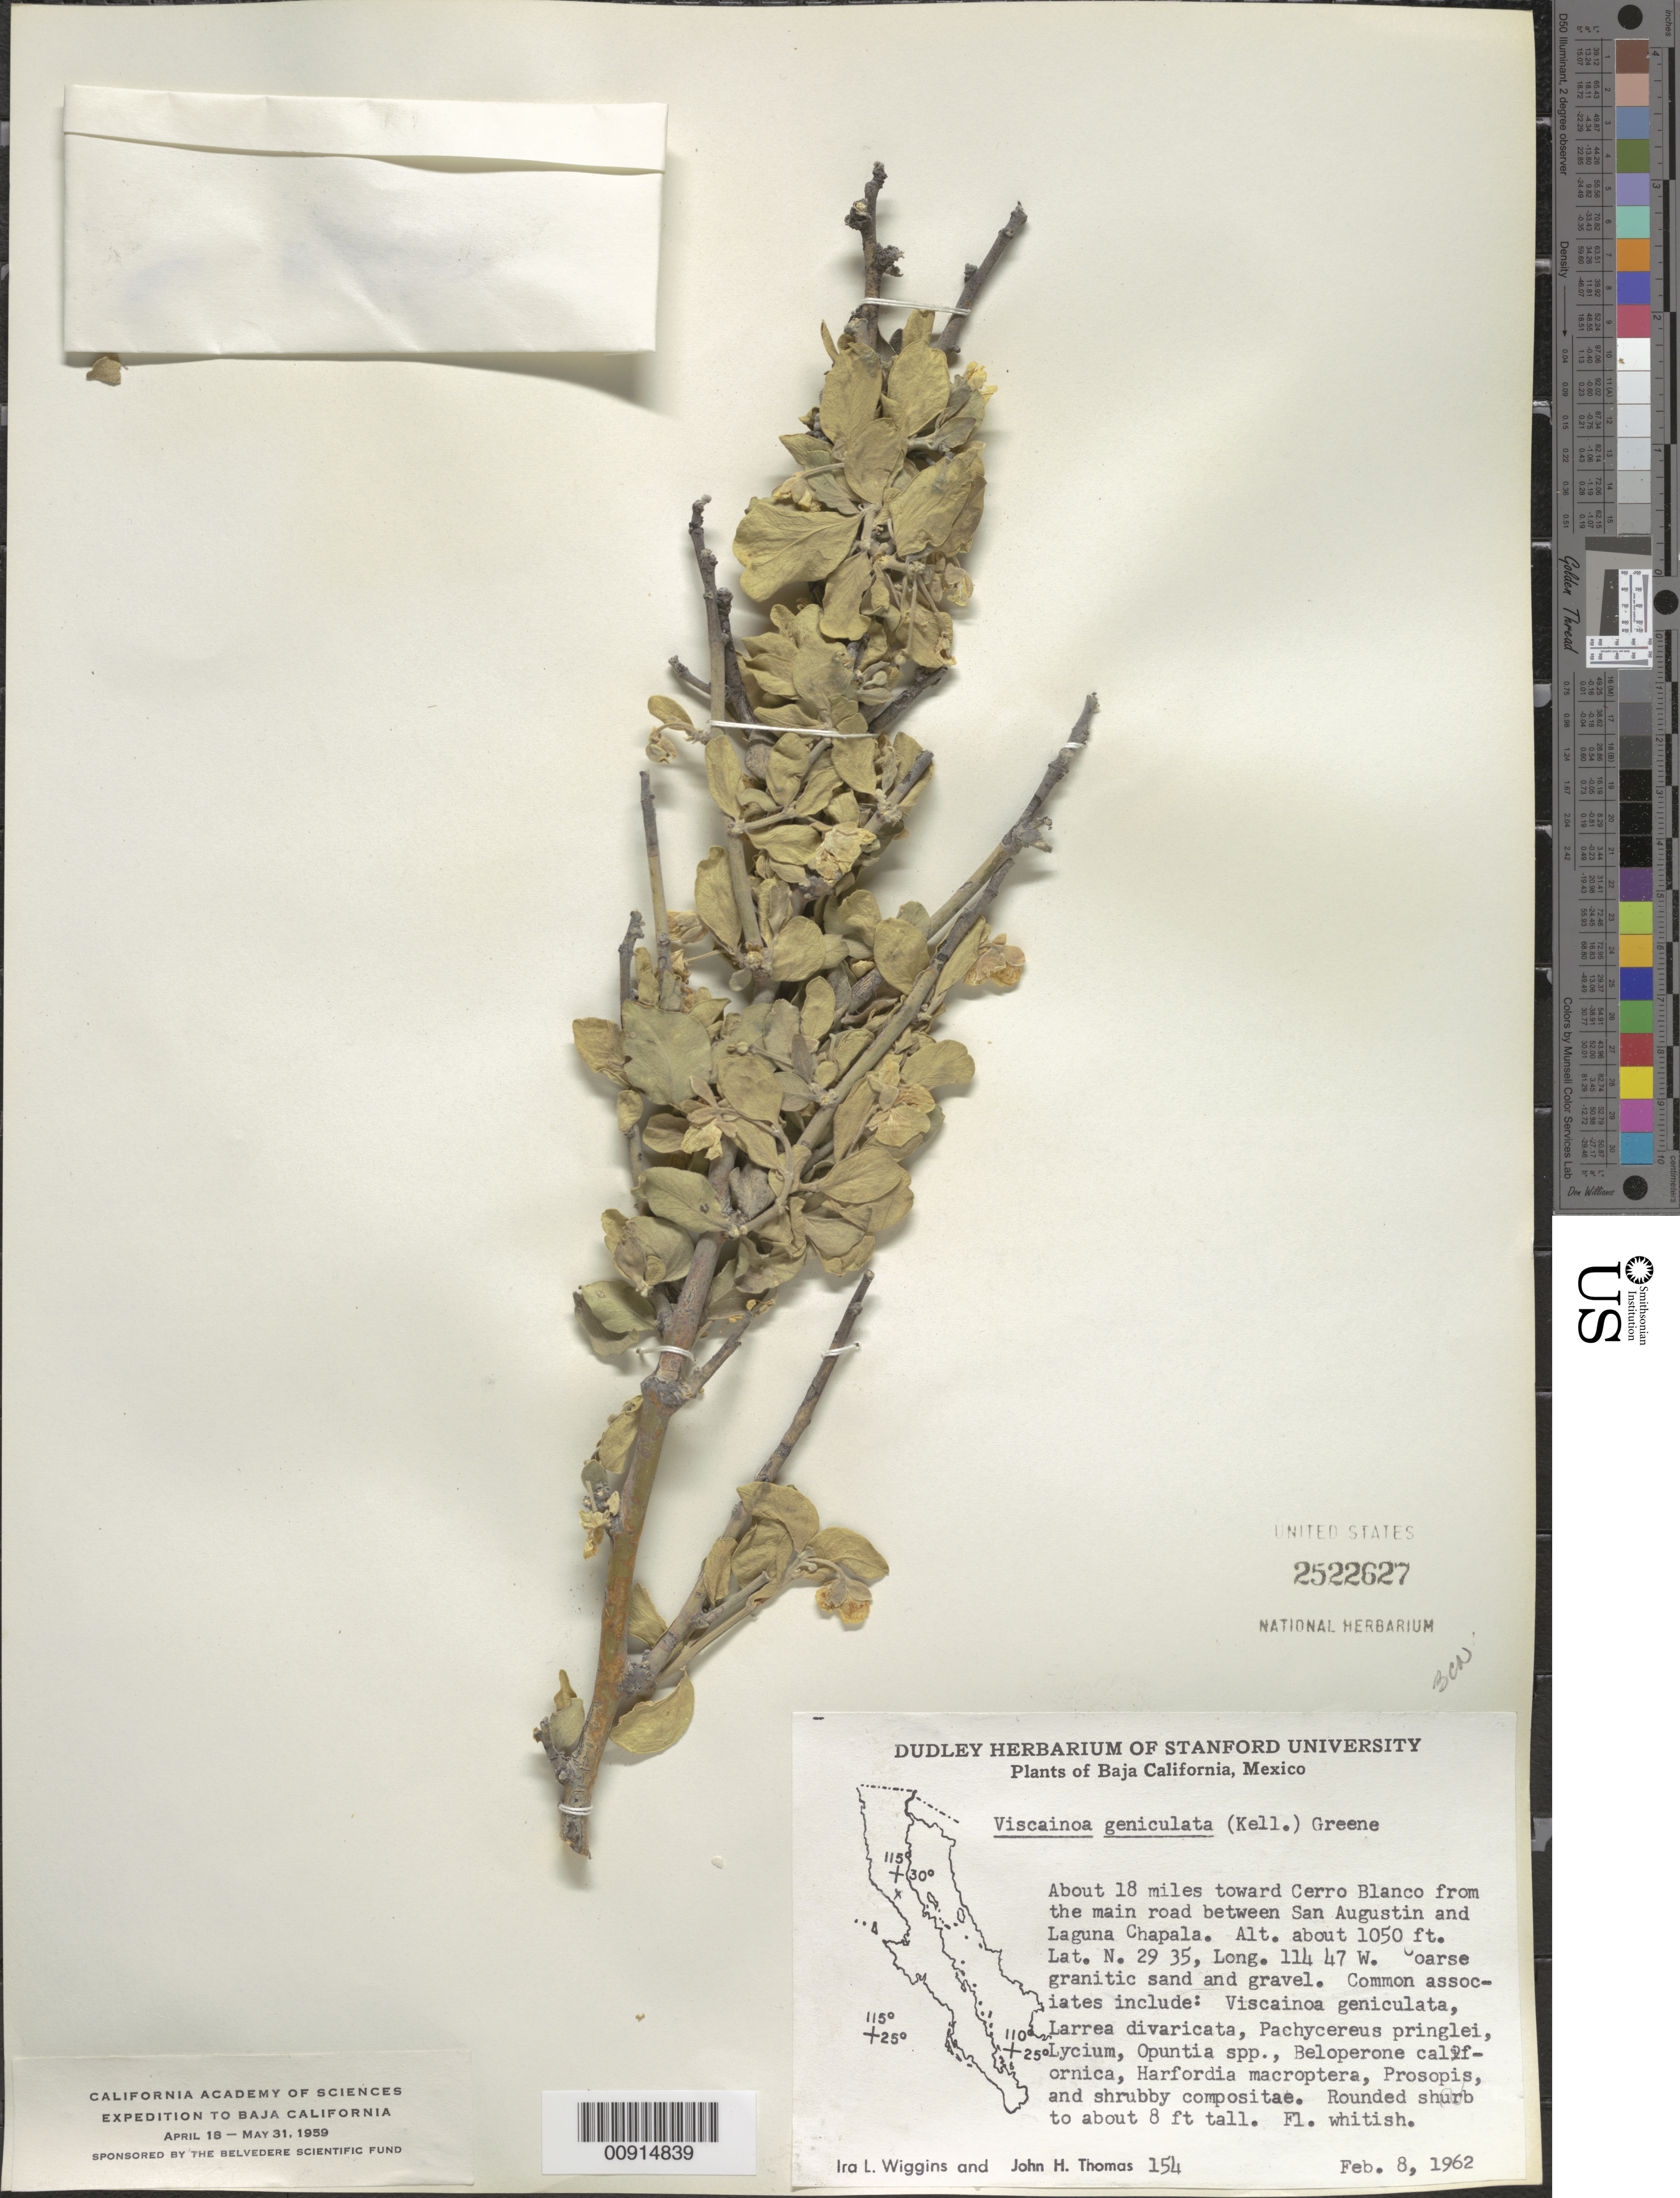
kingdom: Plantae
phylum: Tracheophyta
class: Magnoliopsida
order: Zygophyllales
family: Zygophyllaceae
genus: Viscainoa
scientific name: Viscainoa geniculata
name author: (Kellogg) Greene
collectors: I. L. Wiggins & J. H. Thomas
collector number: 154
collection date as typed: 08 Feb 1962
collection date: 1962-02-08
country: Mexico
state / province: Baja California Norte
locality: About 18 miles toward Cerro Blanco from the main road between San Augustin and Laguna Chapala.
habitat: Coarse granitic sand and gravel. Common Associates include: V. geniculata, Larrea divaricata, Pachycereus pringlei, Lycium,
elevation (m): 320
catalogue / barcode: US 2522627